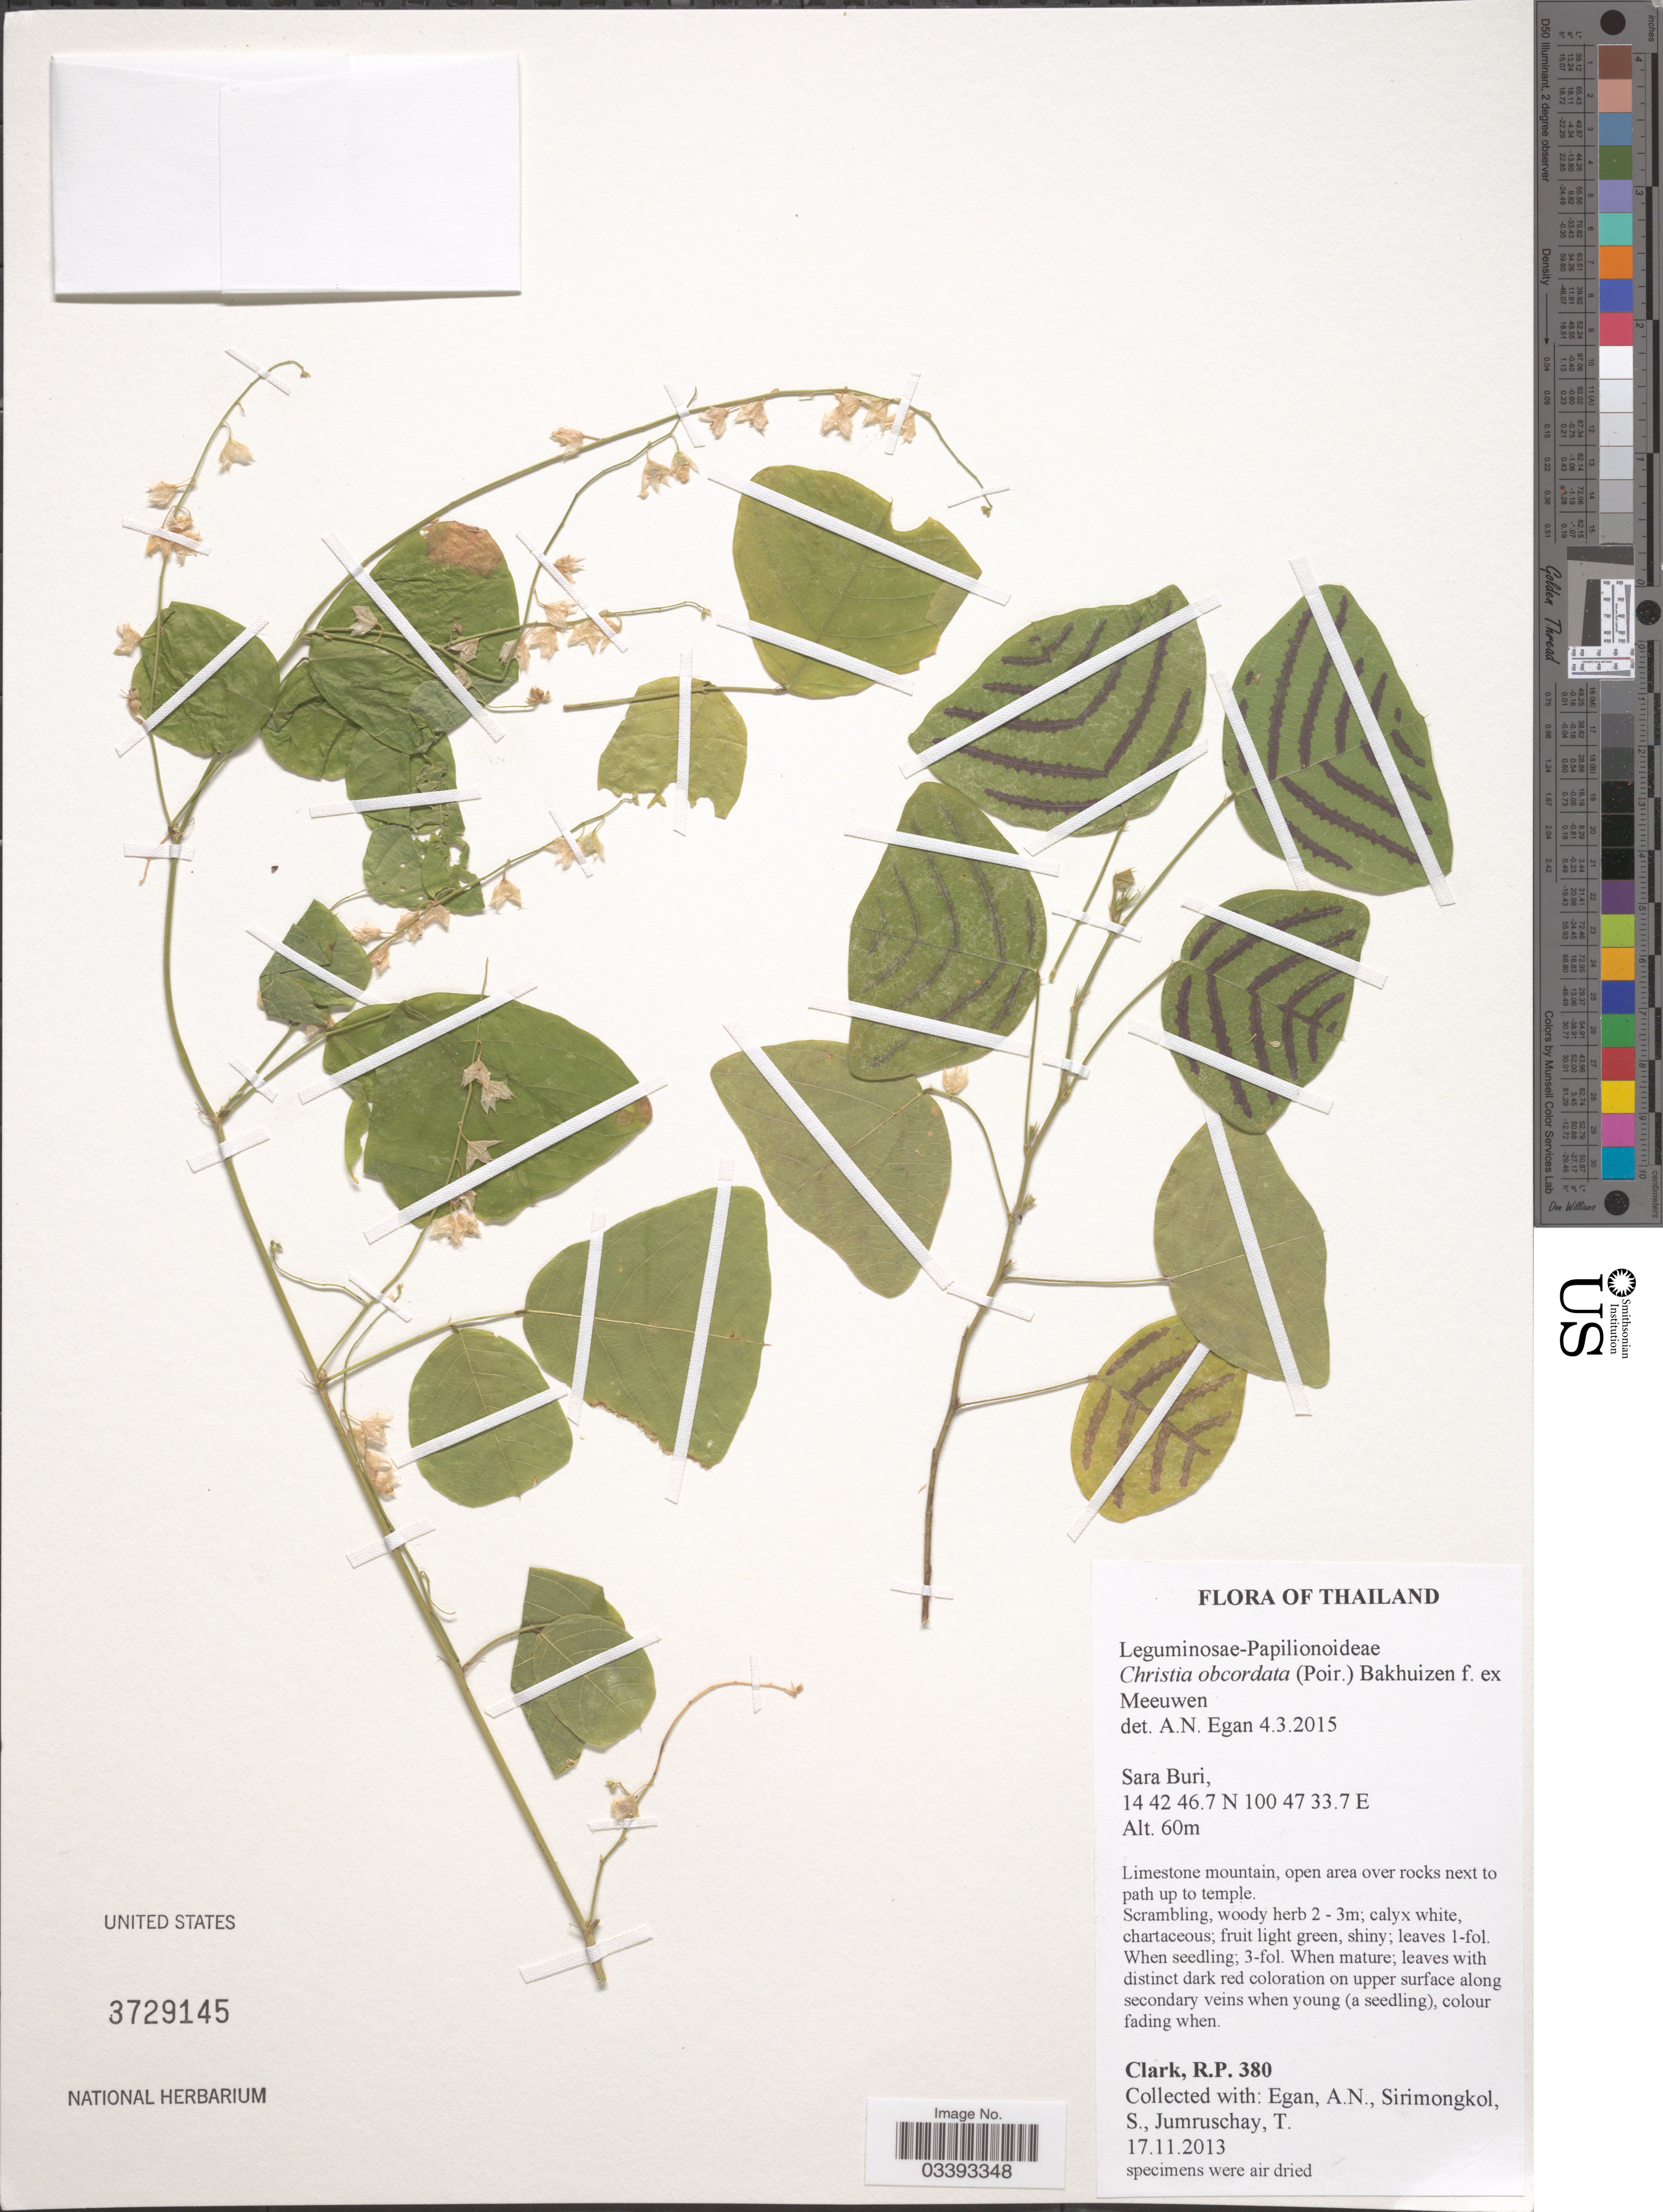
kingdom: Plantae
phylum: Tracheophyta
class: Magnoliopsida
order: Fabales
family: Fabaceae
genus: Christia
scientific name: Christia obcordata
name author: (Poir.) Bakh. f. ex Meeuwen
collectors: R. P. Clark, A. N. Egan, S. Sirimongkol & T. Jumruschay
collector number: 380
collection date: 2013-11-17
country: Thailand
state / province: Saraburi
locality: Sara Buri.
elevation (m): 60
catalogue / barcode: US 3729145